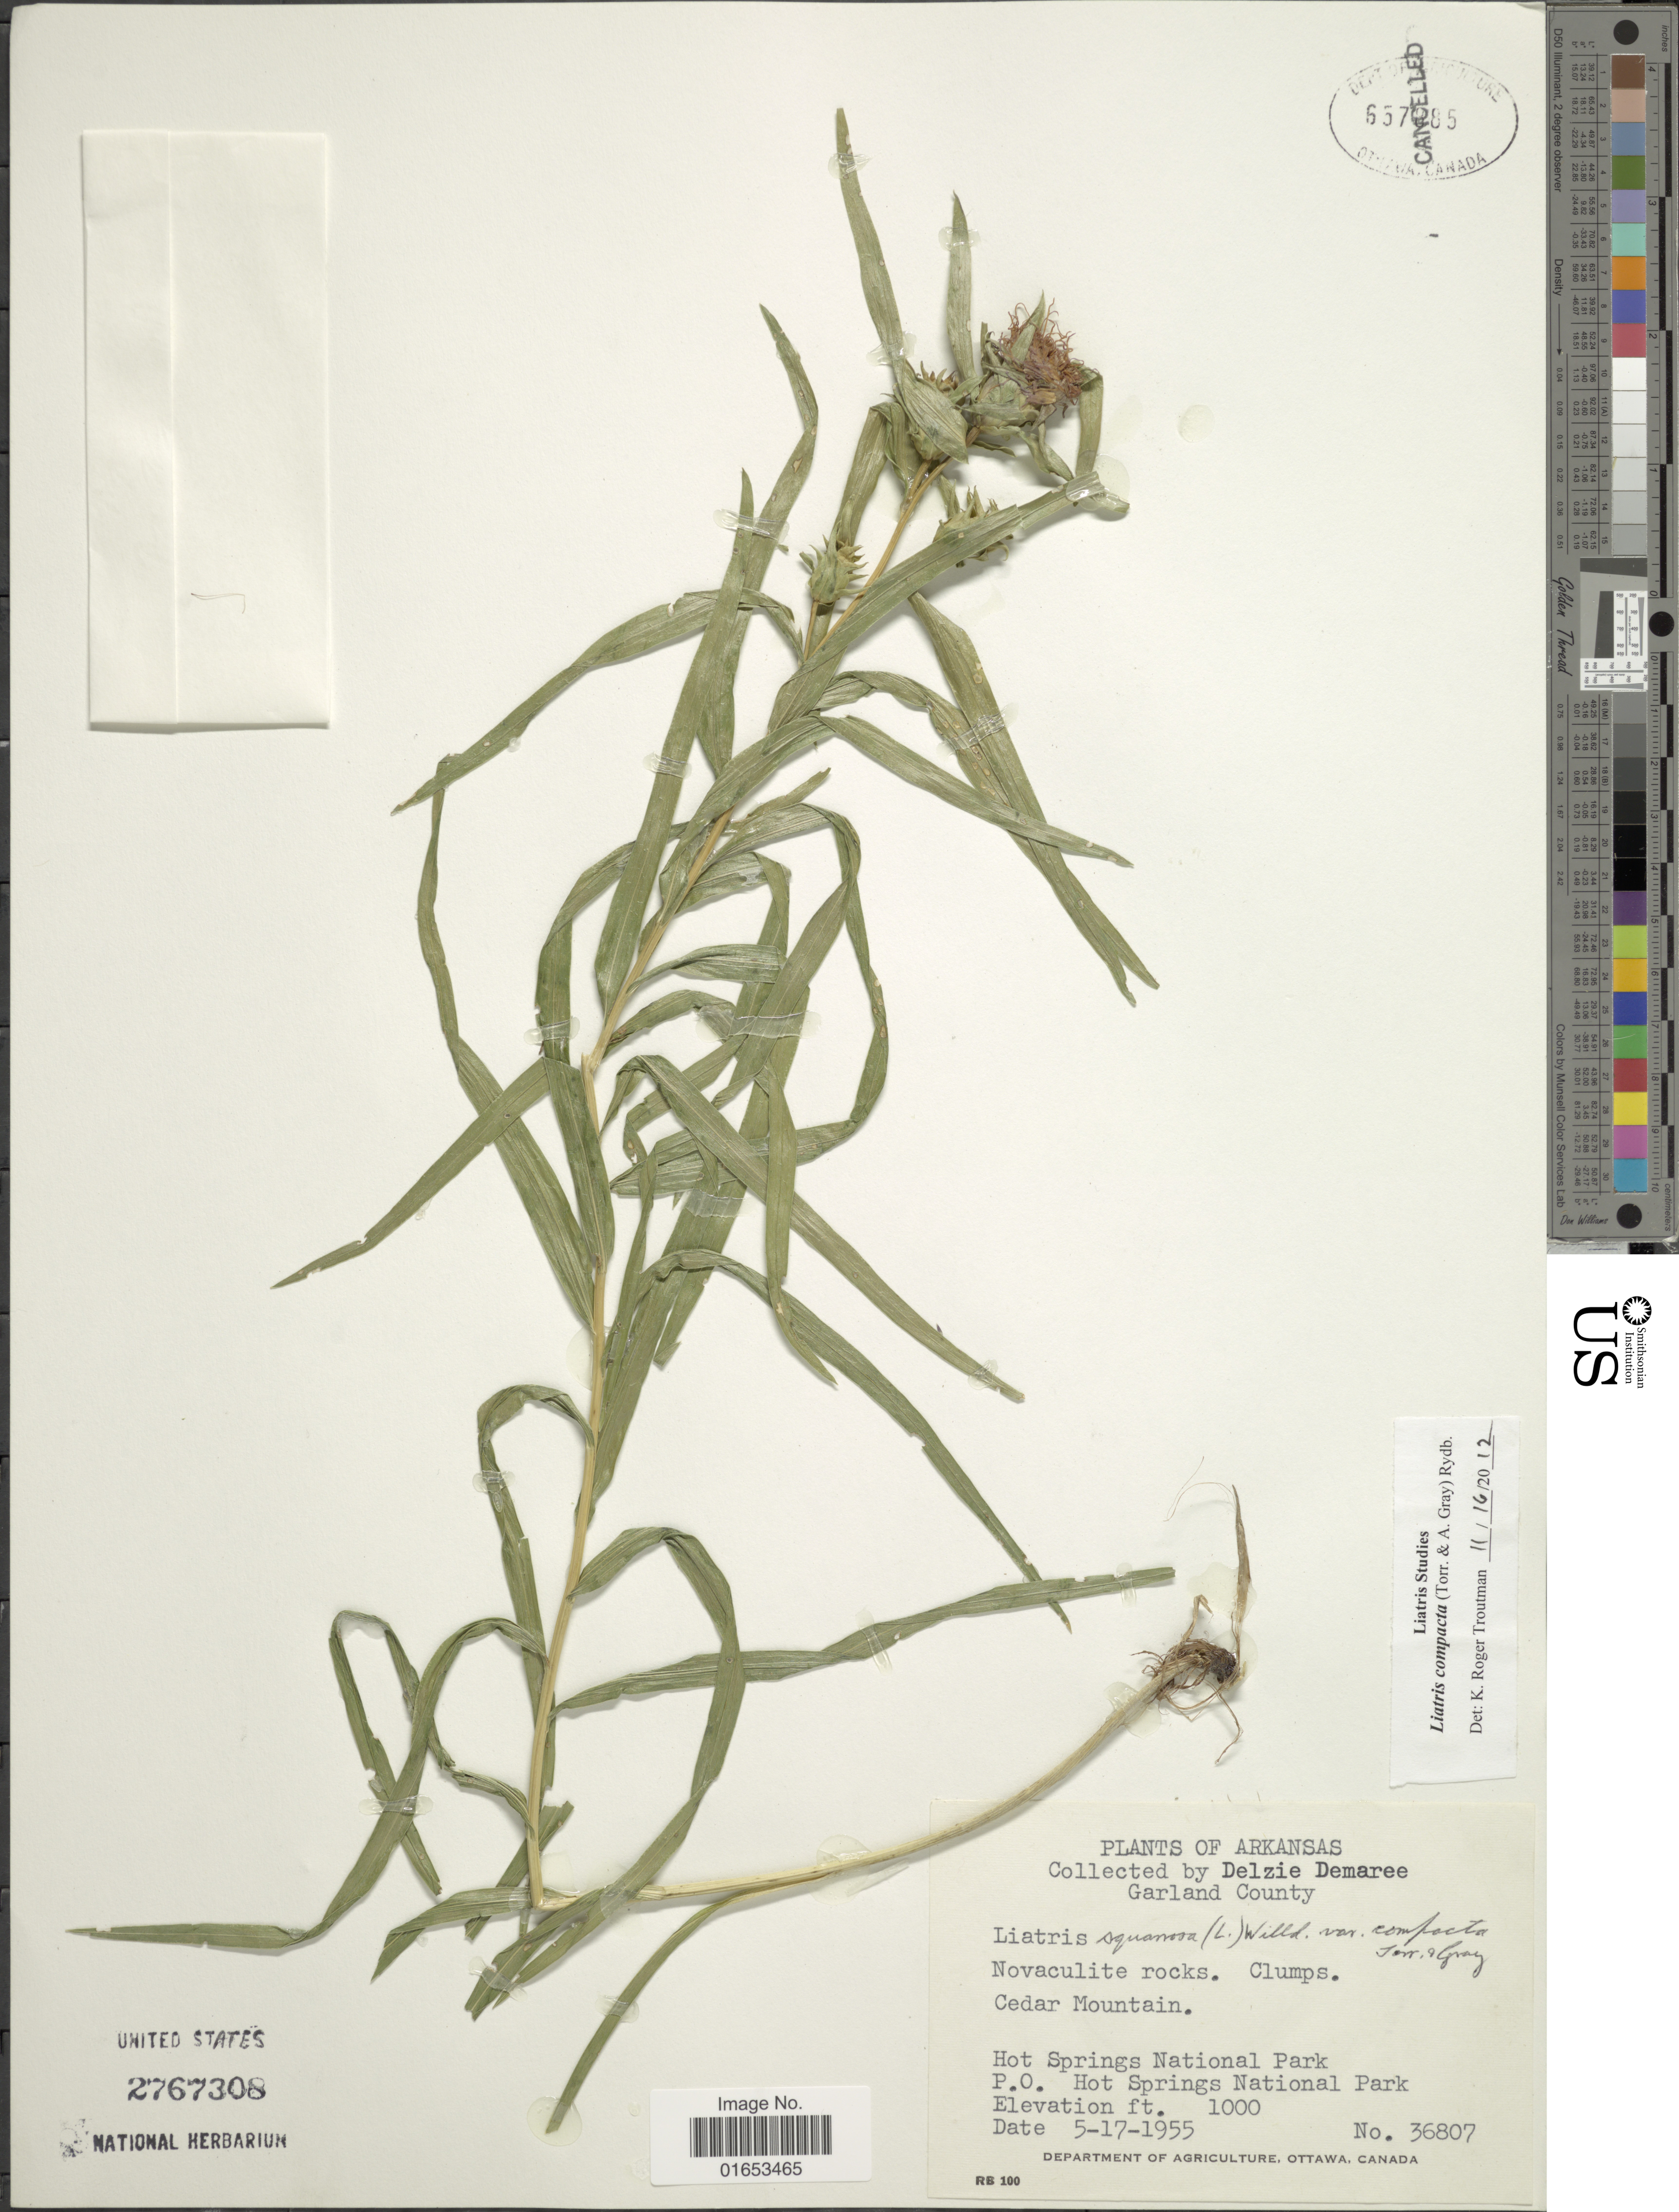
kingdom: Plantae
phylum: Tracheophyta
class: Magnoliopsida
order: Asterales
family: Asteraceae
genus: Liatris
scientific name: Liatris compacta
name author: (Torr. & A. Gray) Rydb.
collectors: D. Demaree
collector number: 36807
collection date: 1955-05-17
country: United States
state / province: Arkansas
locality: Garland County, Novaculite rocks, Cedar Mountains, Hot Springs National Park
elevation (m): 305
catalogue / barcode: US 2767308